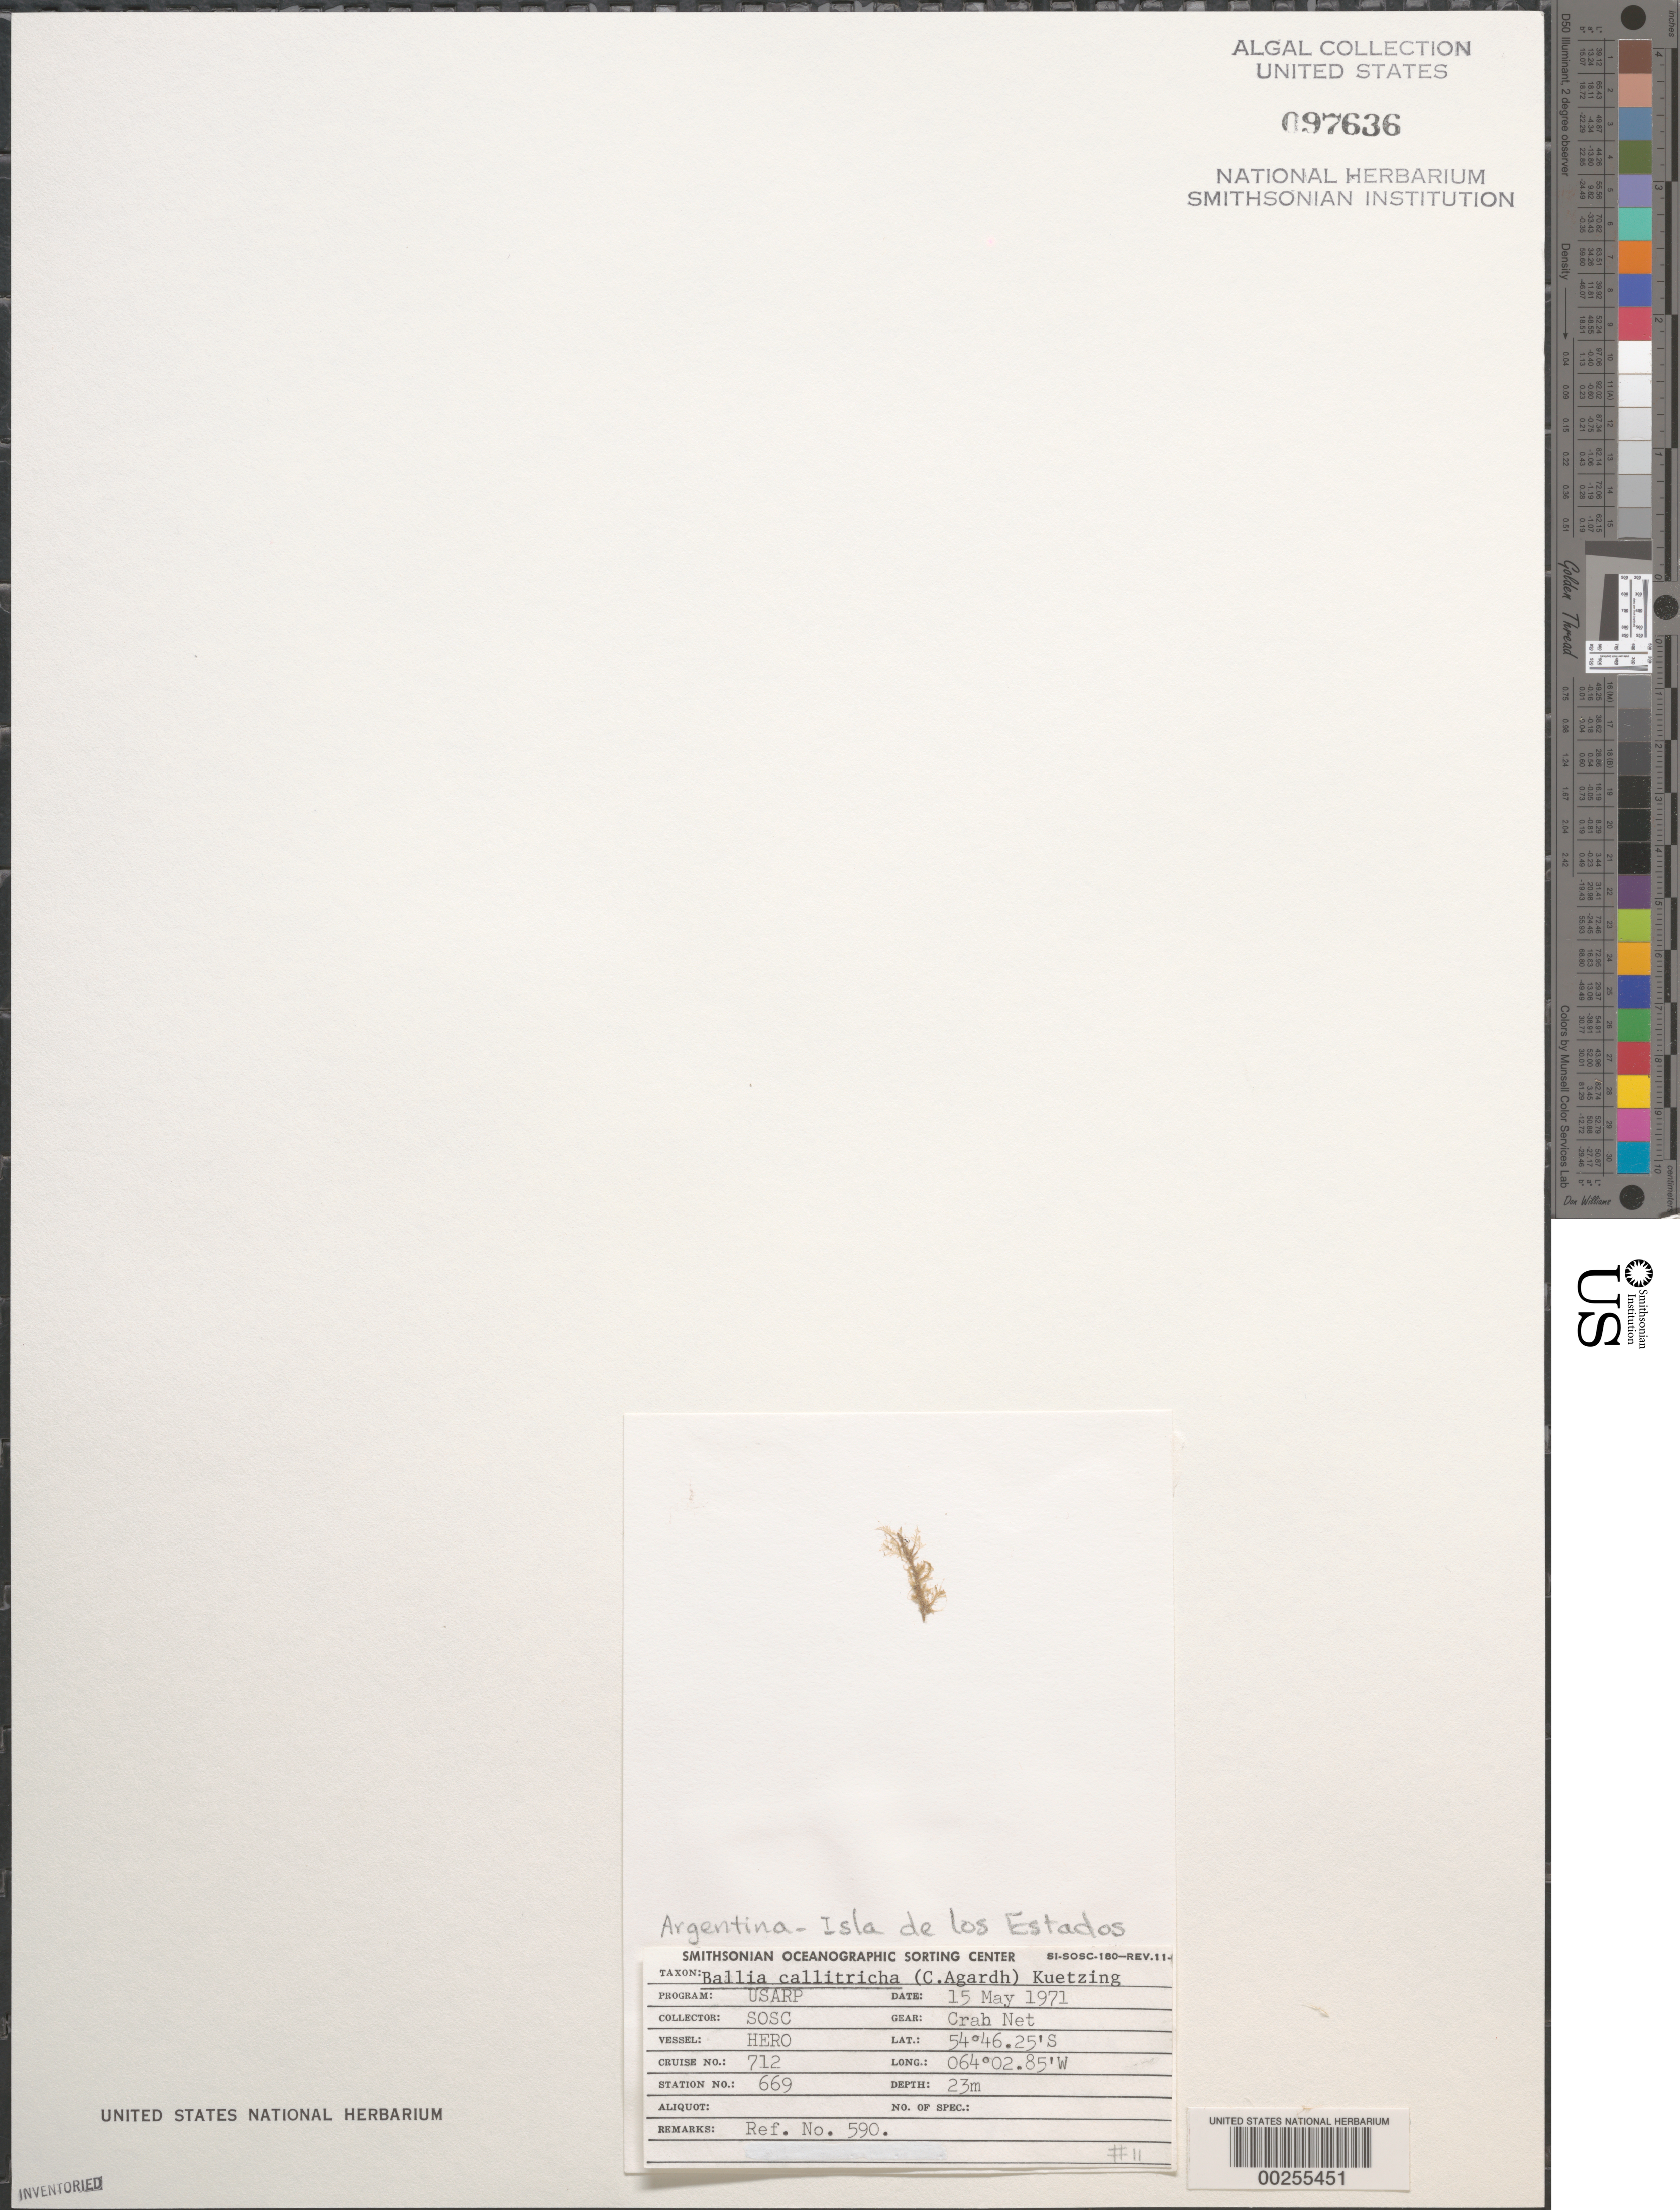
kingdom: Plantae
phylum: Rhodophyta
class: Florideophyceae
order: Balliales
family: Balliaceae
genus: Ballia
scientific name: Ballia callitricha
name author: (C. Agardh) Kützing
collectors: SOSC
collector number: Station 669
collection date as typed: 15 May 1971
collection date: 1971-05-15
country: Argentina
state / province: Tierra del Fuego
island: Isla de los Estados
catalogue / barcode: US 97636